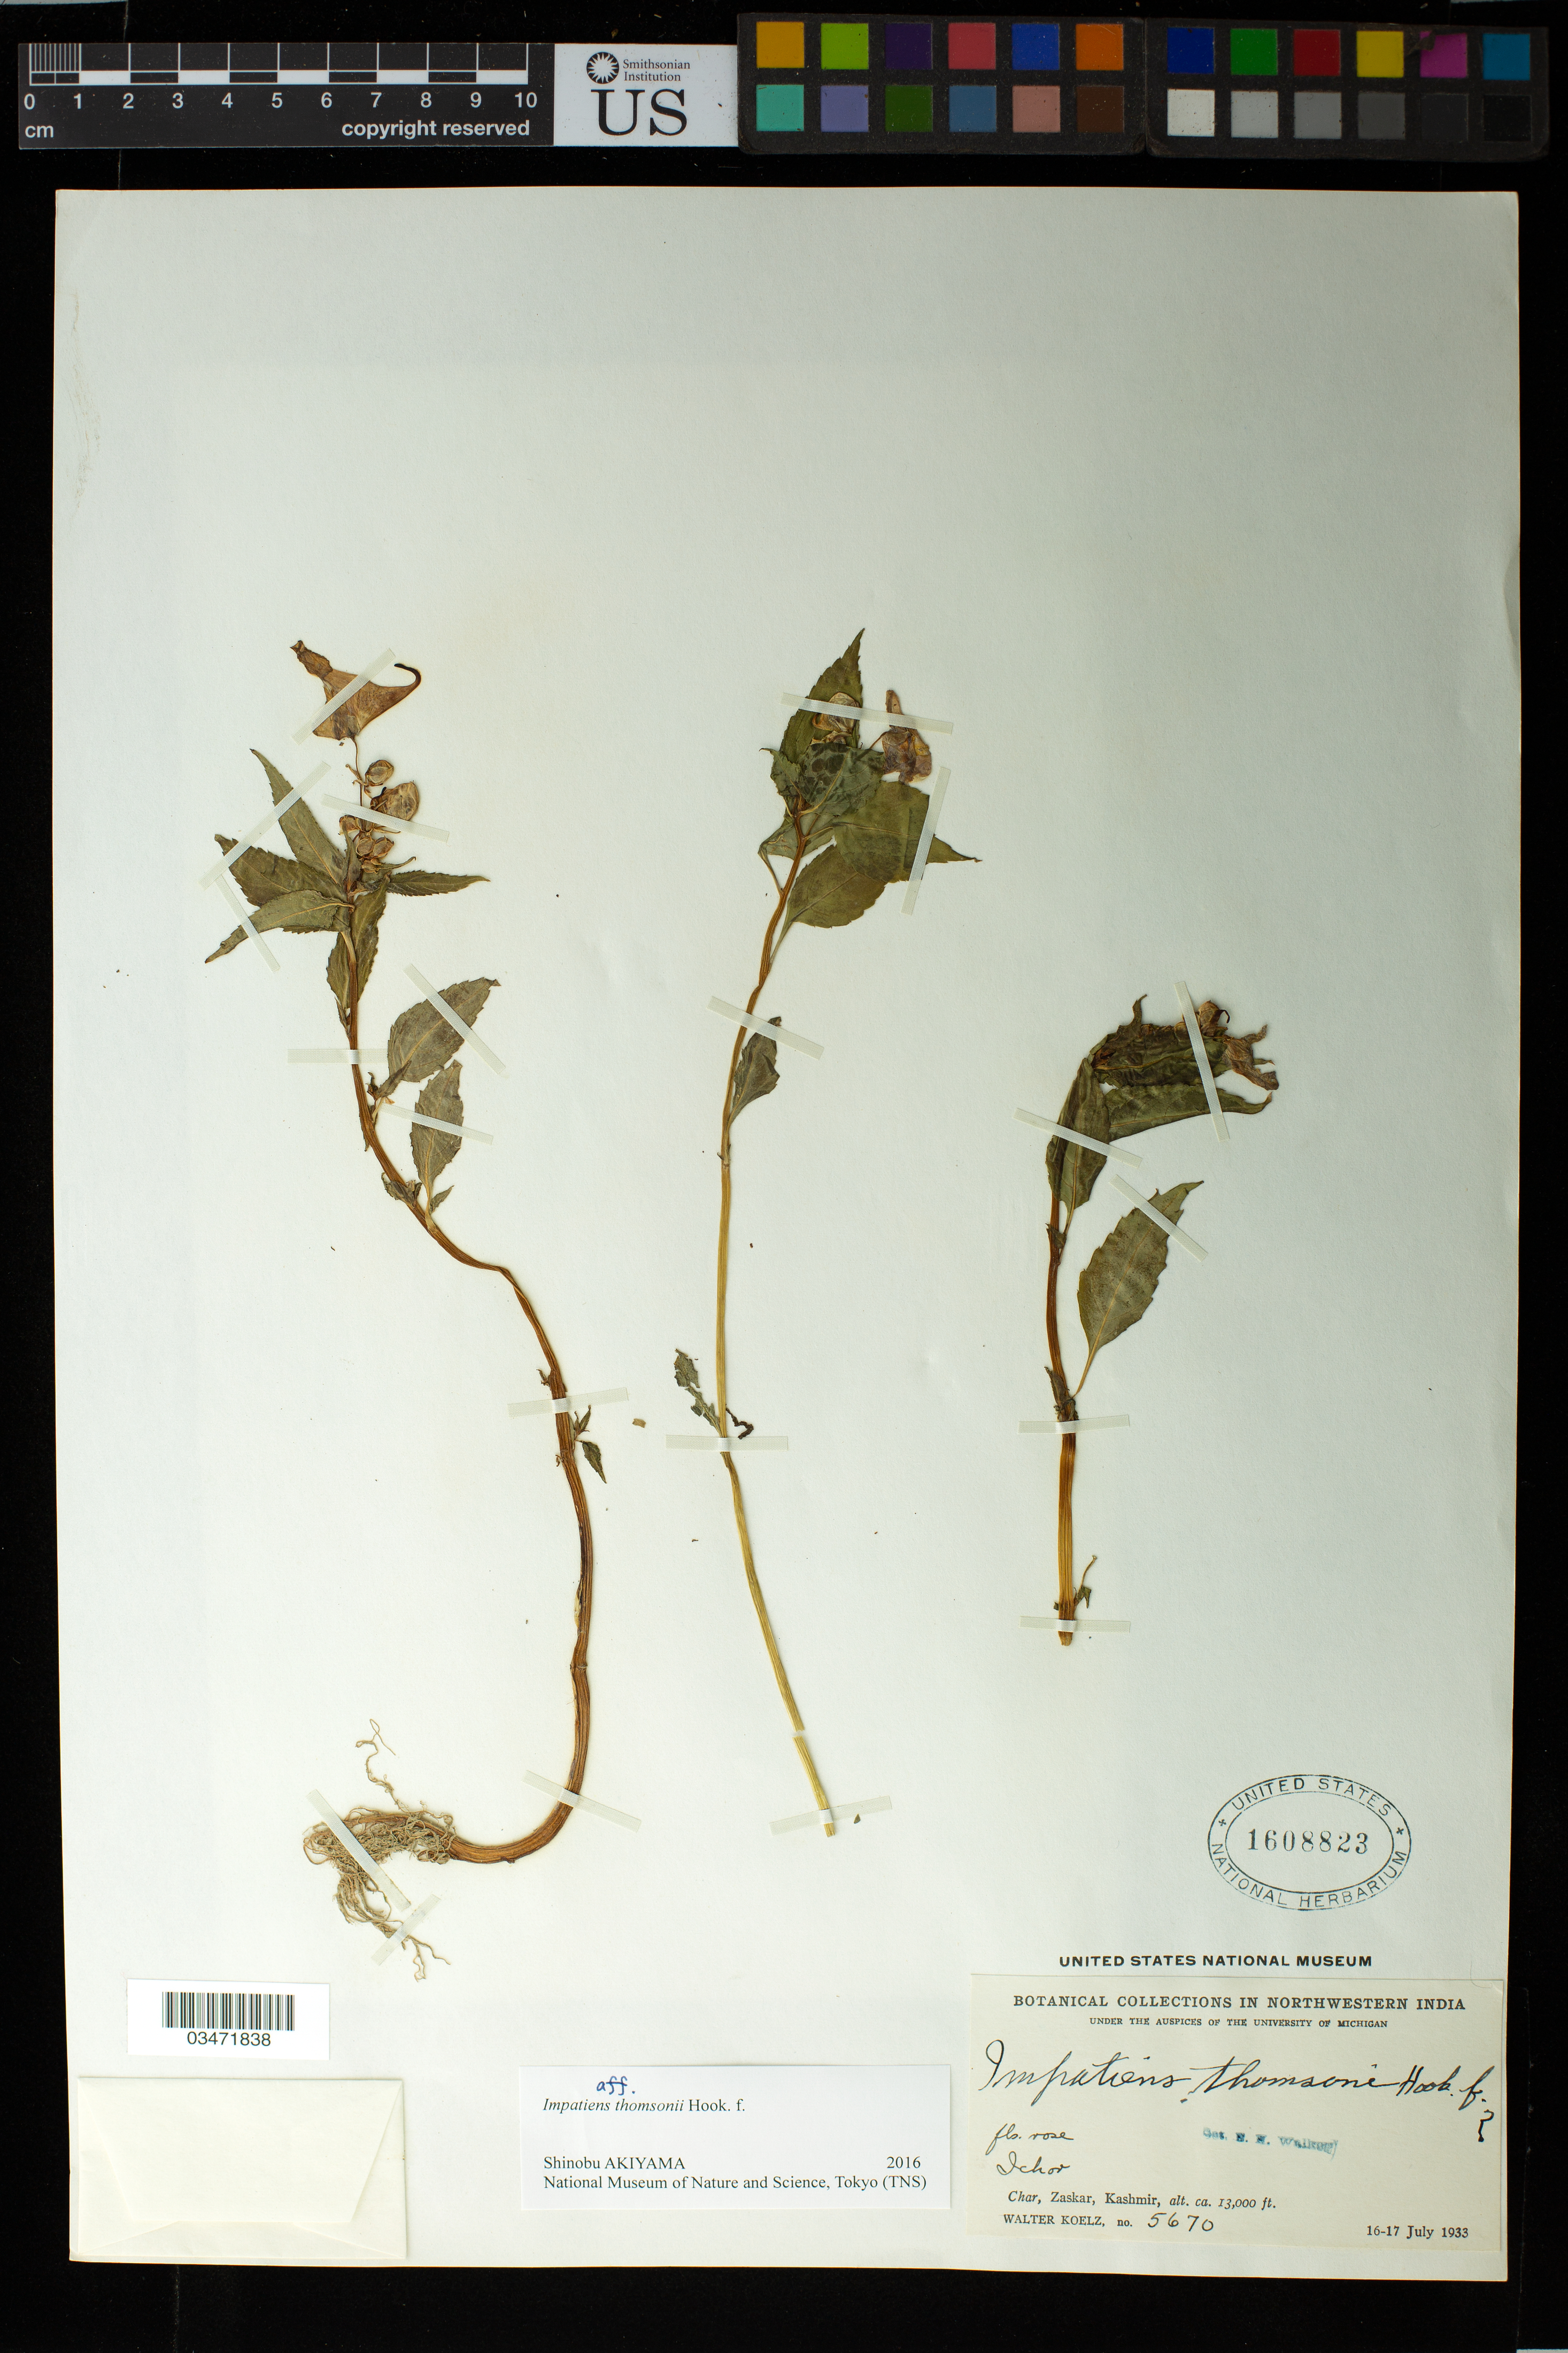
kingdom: Plantae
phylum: Tracheophyta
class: Magnoliopsida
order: Ericales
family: Balsaminaceae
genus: Impatiens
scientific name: Impatiens thomsonii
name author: Hook. f.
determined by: Akiyama, Shinobu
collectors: W. N. Koelz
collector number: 5670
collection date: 1933-07-16/1933-07-17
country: India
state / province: Jammu and Kashmir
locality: Ichor. Char, Zaskar, Kashmir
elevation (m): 3962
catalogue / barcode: US 1608823